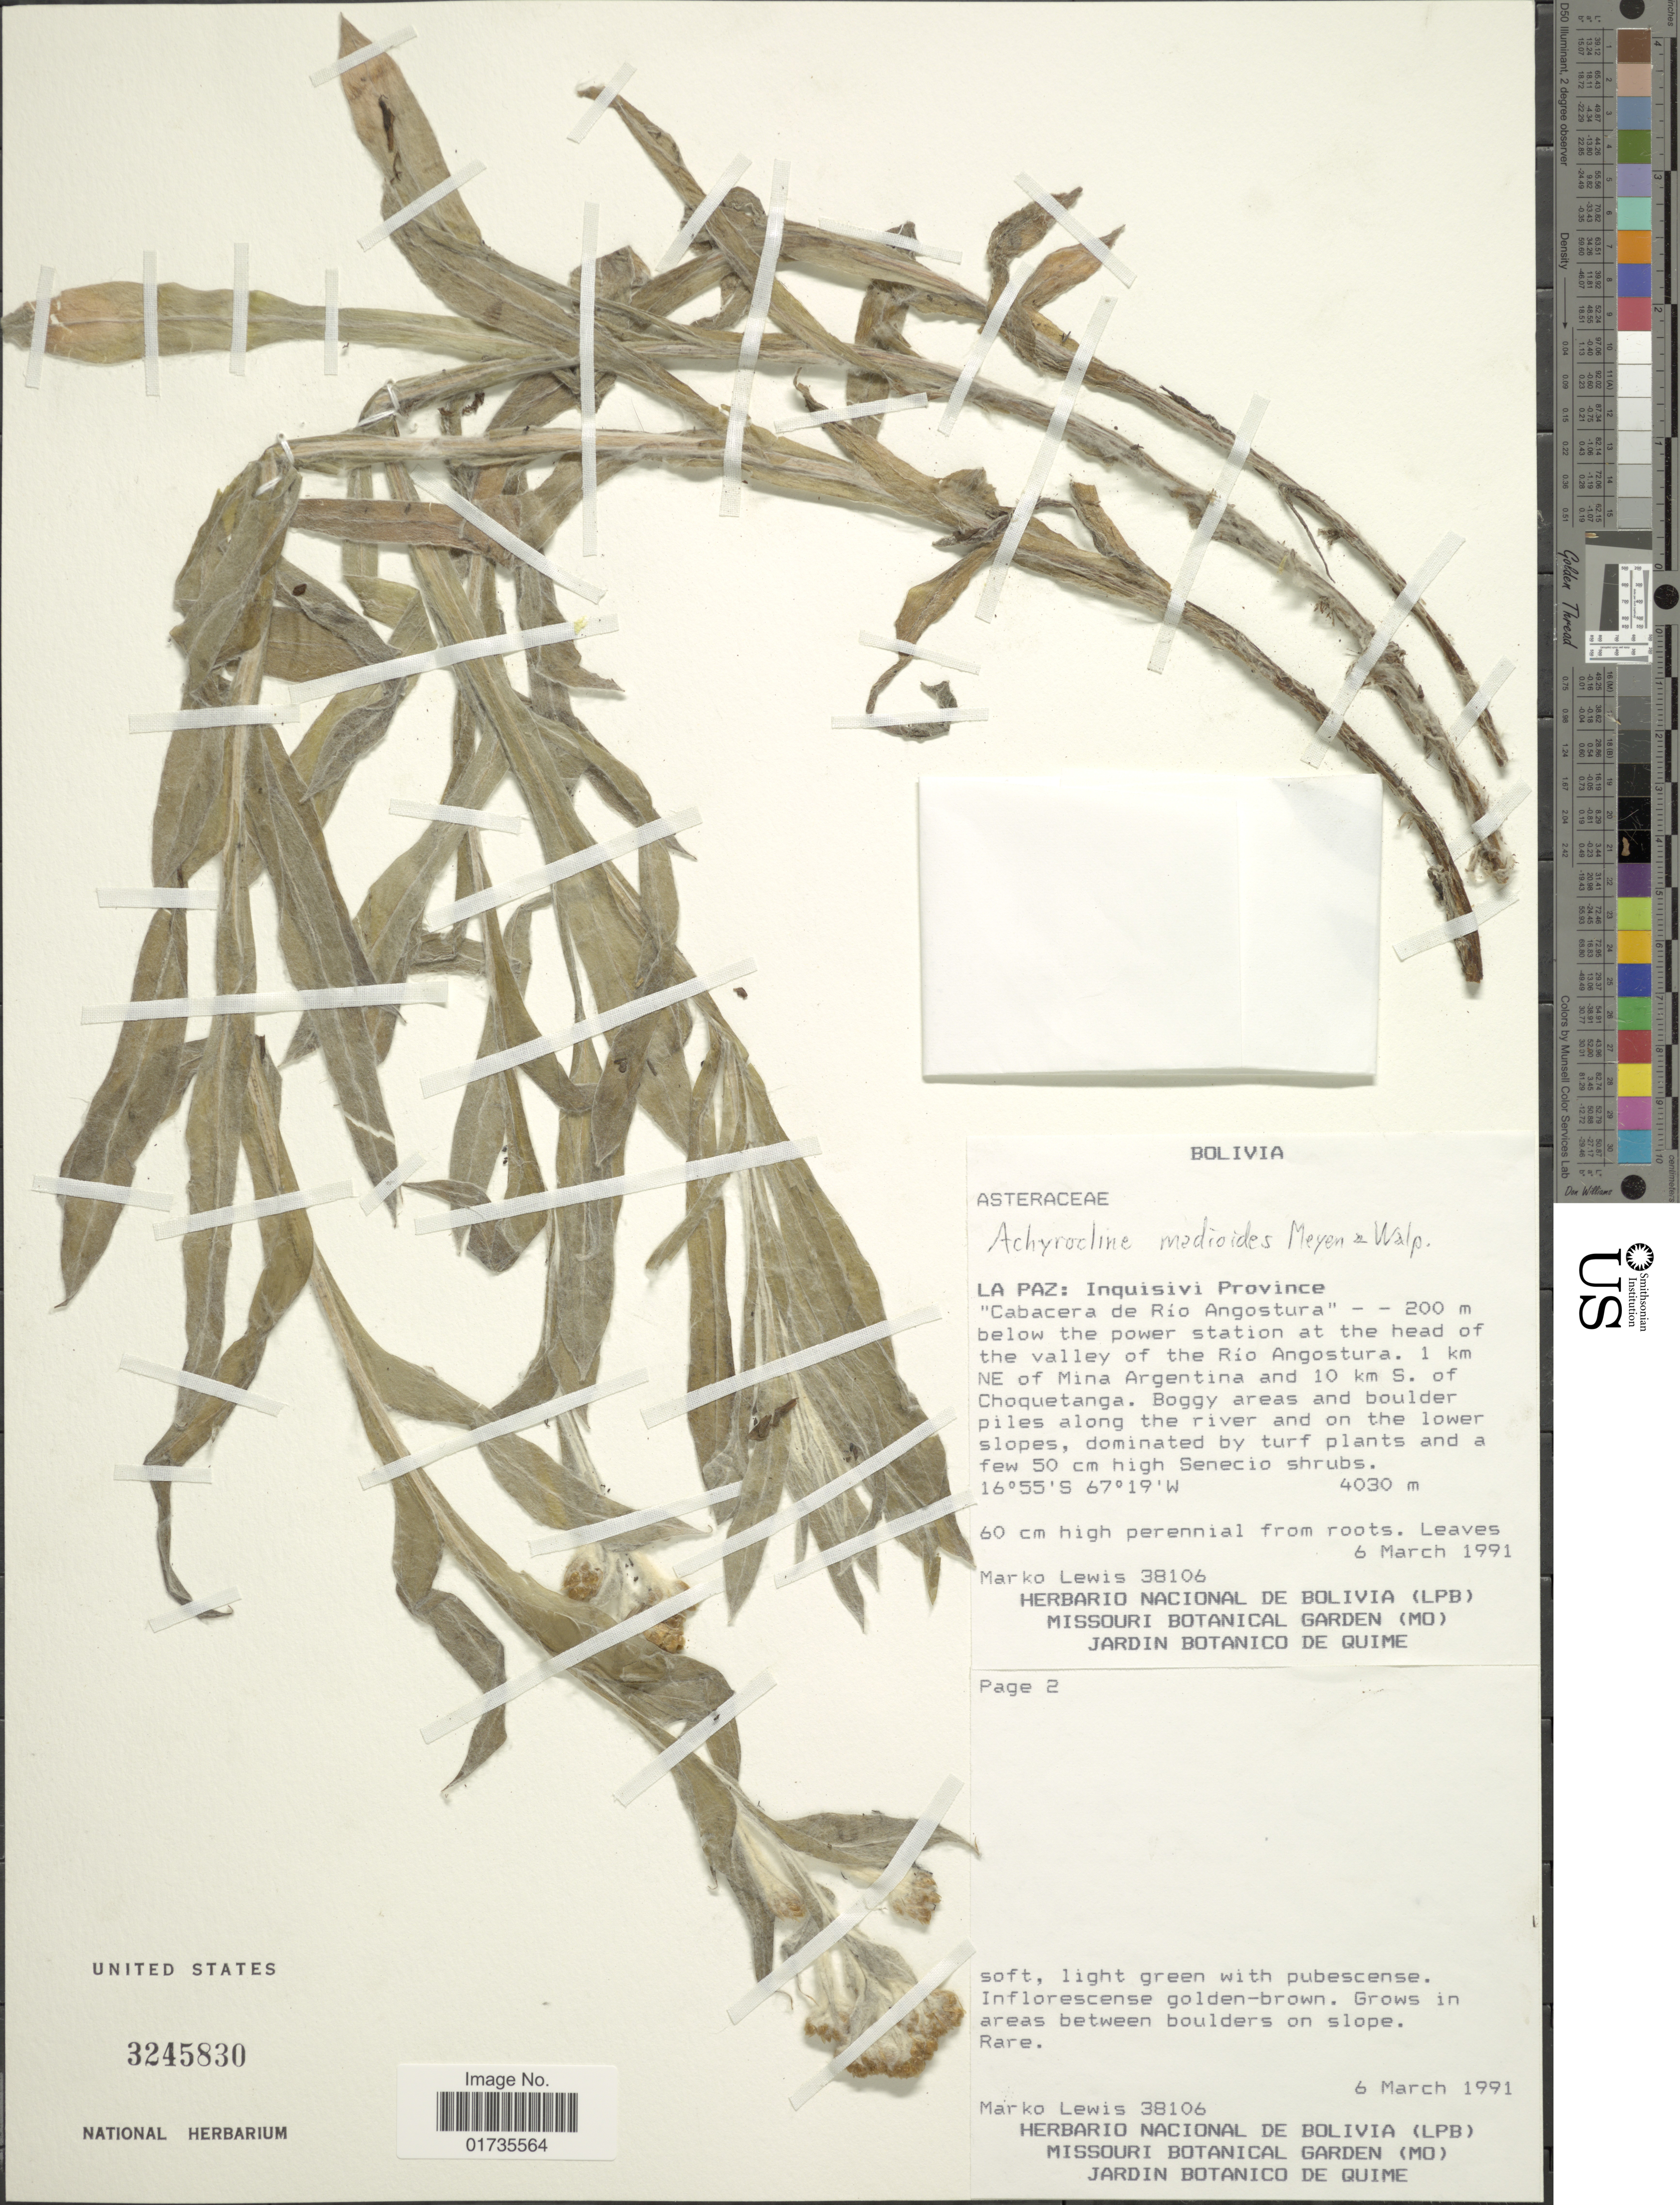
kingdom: Plantae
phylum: Tracheophyta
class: Magnoliopsida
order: Asterales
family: Asteraceae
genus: Achyrocline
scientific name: Achyrocline madioides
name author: (Kunth) Meyen & Walp.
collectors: M. A. Lewis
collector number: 38106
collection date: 1991-03-06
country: Bolivia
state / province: La Paz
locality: La Paz: Inquisivi province. "Cabacera de Rio Angostura" 200 m below the power station at the head of the valley of the Rio Angostura. 1 km NE of Mina Argentina and 10 km S. of Choquetanga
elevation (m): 4030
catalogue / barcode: US 3245830